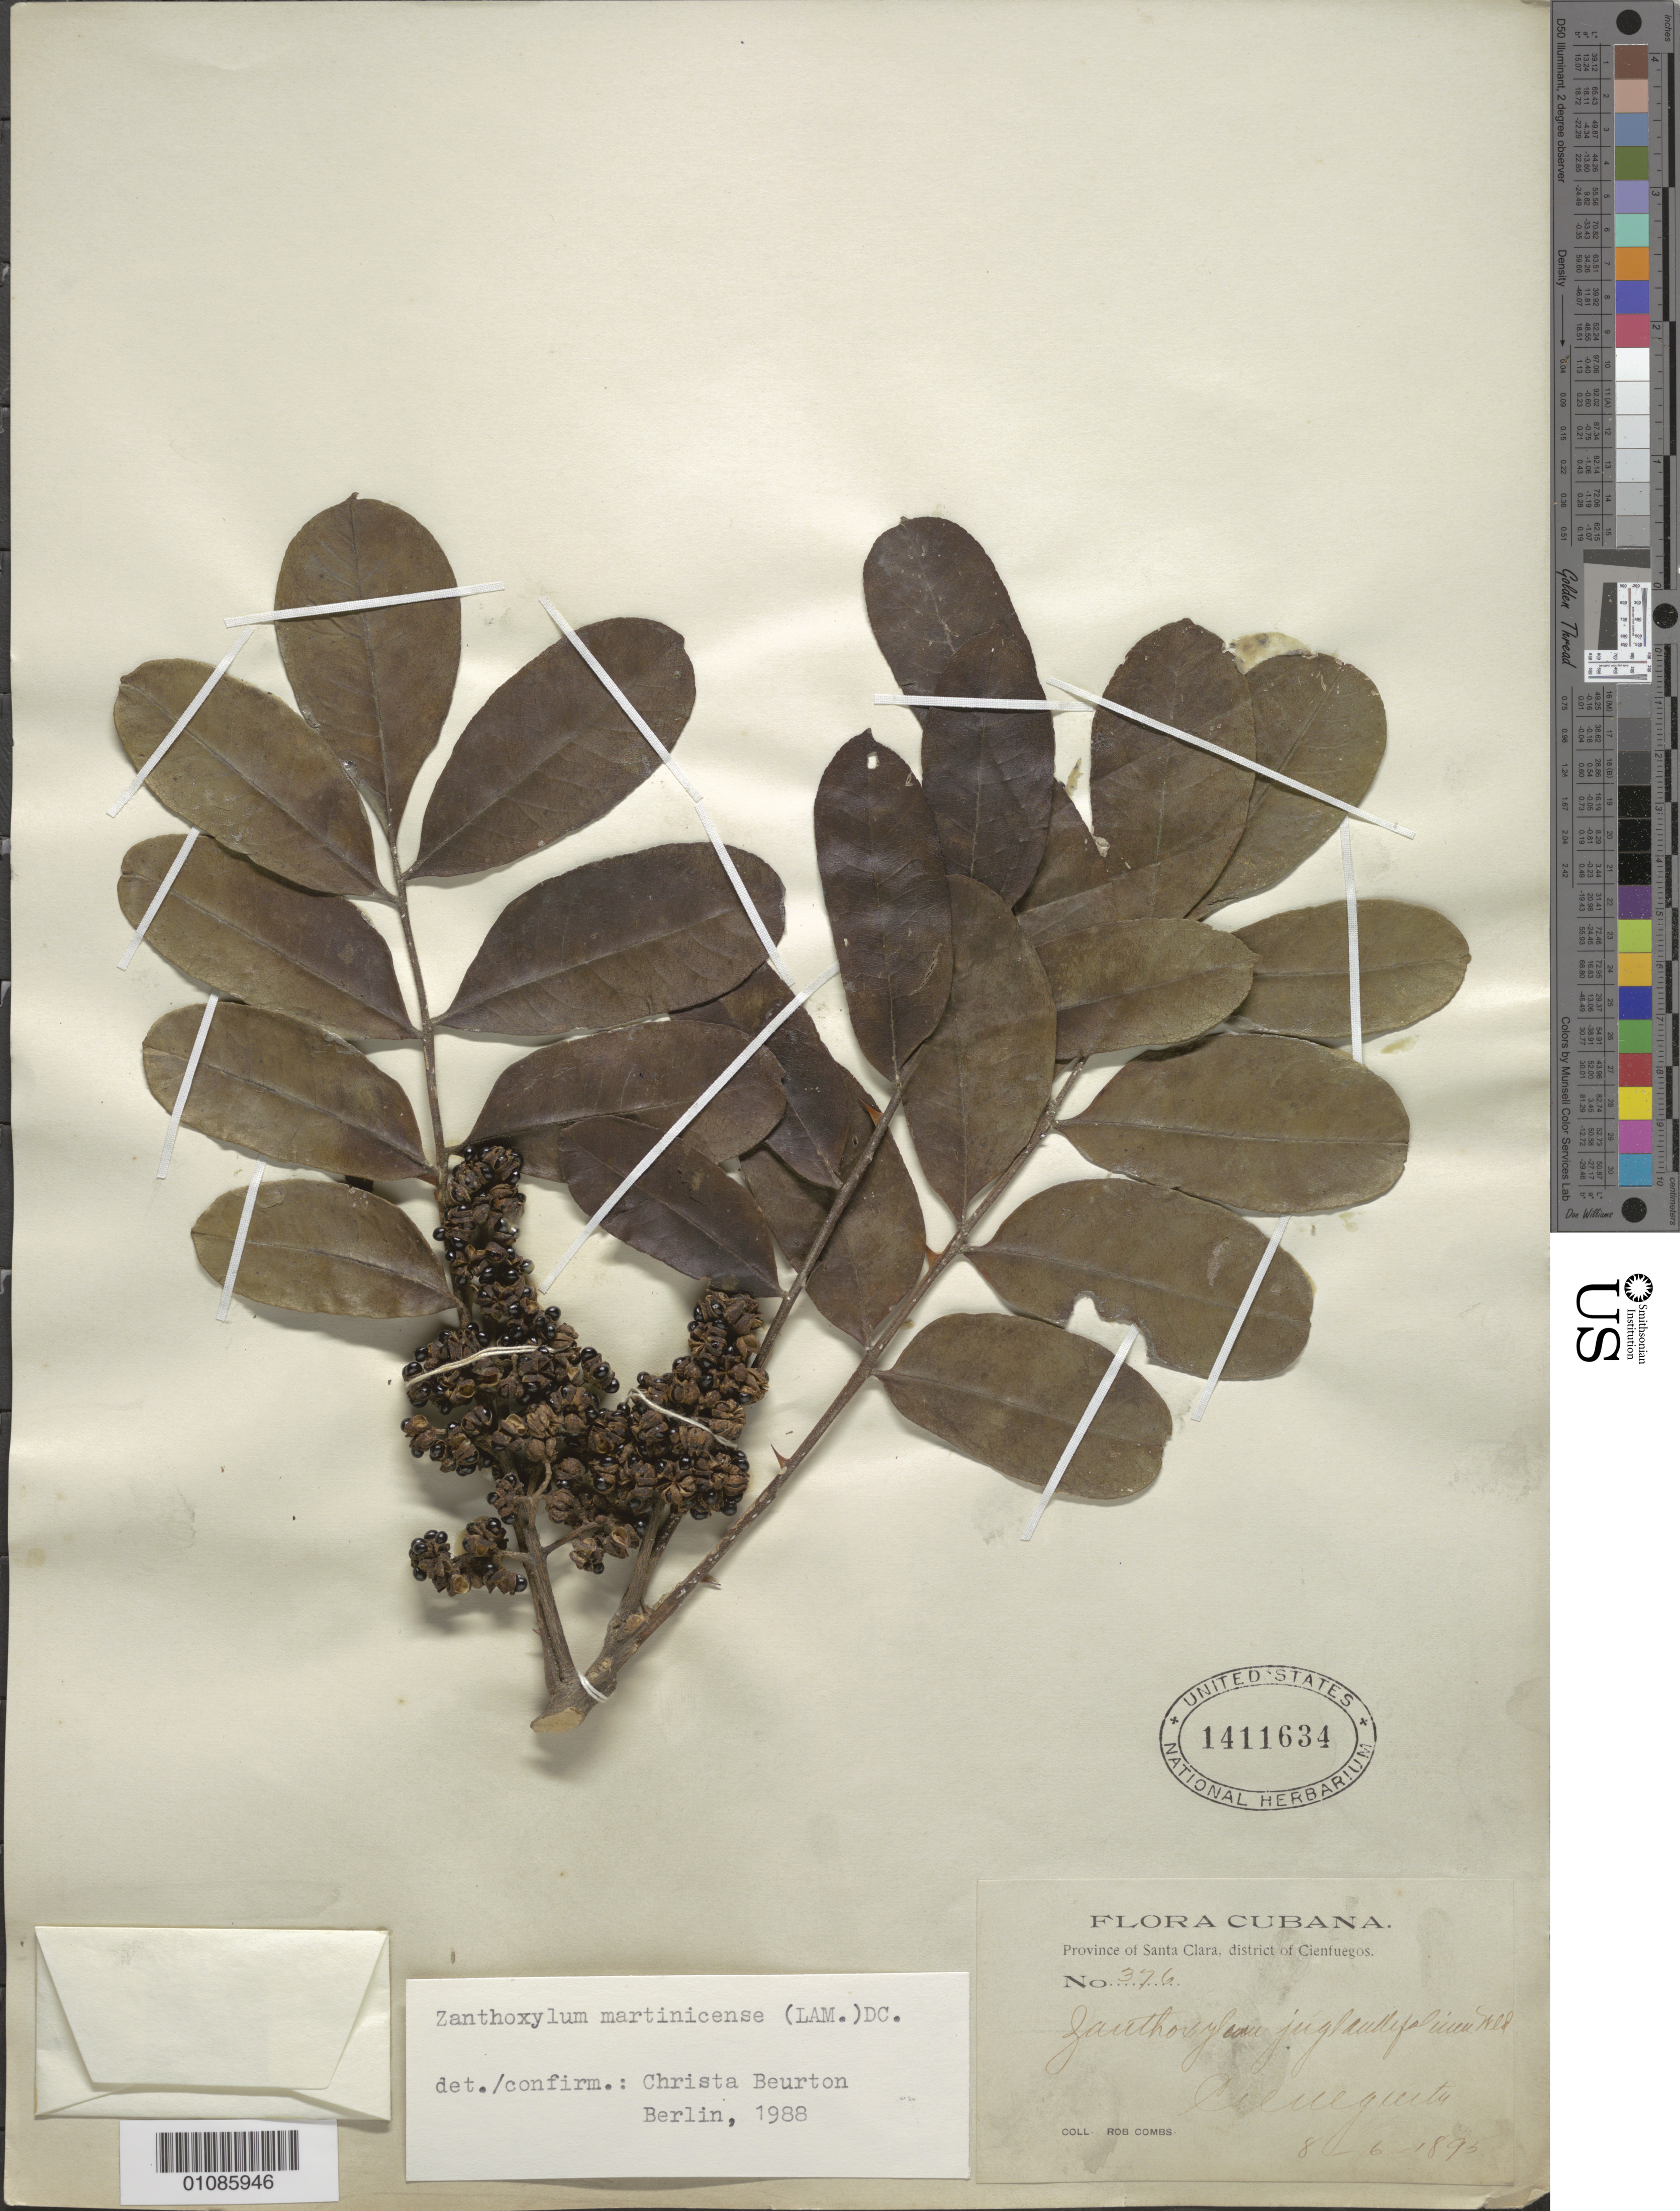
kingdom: Plantae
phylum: Tracheophyta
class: Magnoliopsida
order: Sapindales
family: Rutaceae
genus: Zanthoxylum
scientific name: Zanthoxylum martinicense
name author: (Lam.) DC.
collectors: R. Combs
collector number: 376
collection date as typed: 08 Jun 1893 or 06 Aug 1893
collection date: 1893-06-08 or 1893-08-06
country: Cuba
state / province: Cienfuegos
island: Cuba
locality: Cienfuegos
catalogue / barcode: US 1411634